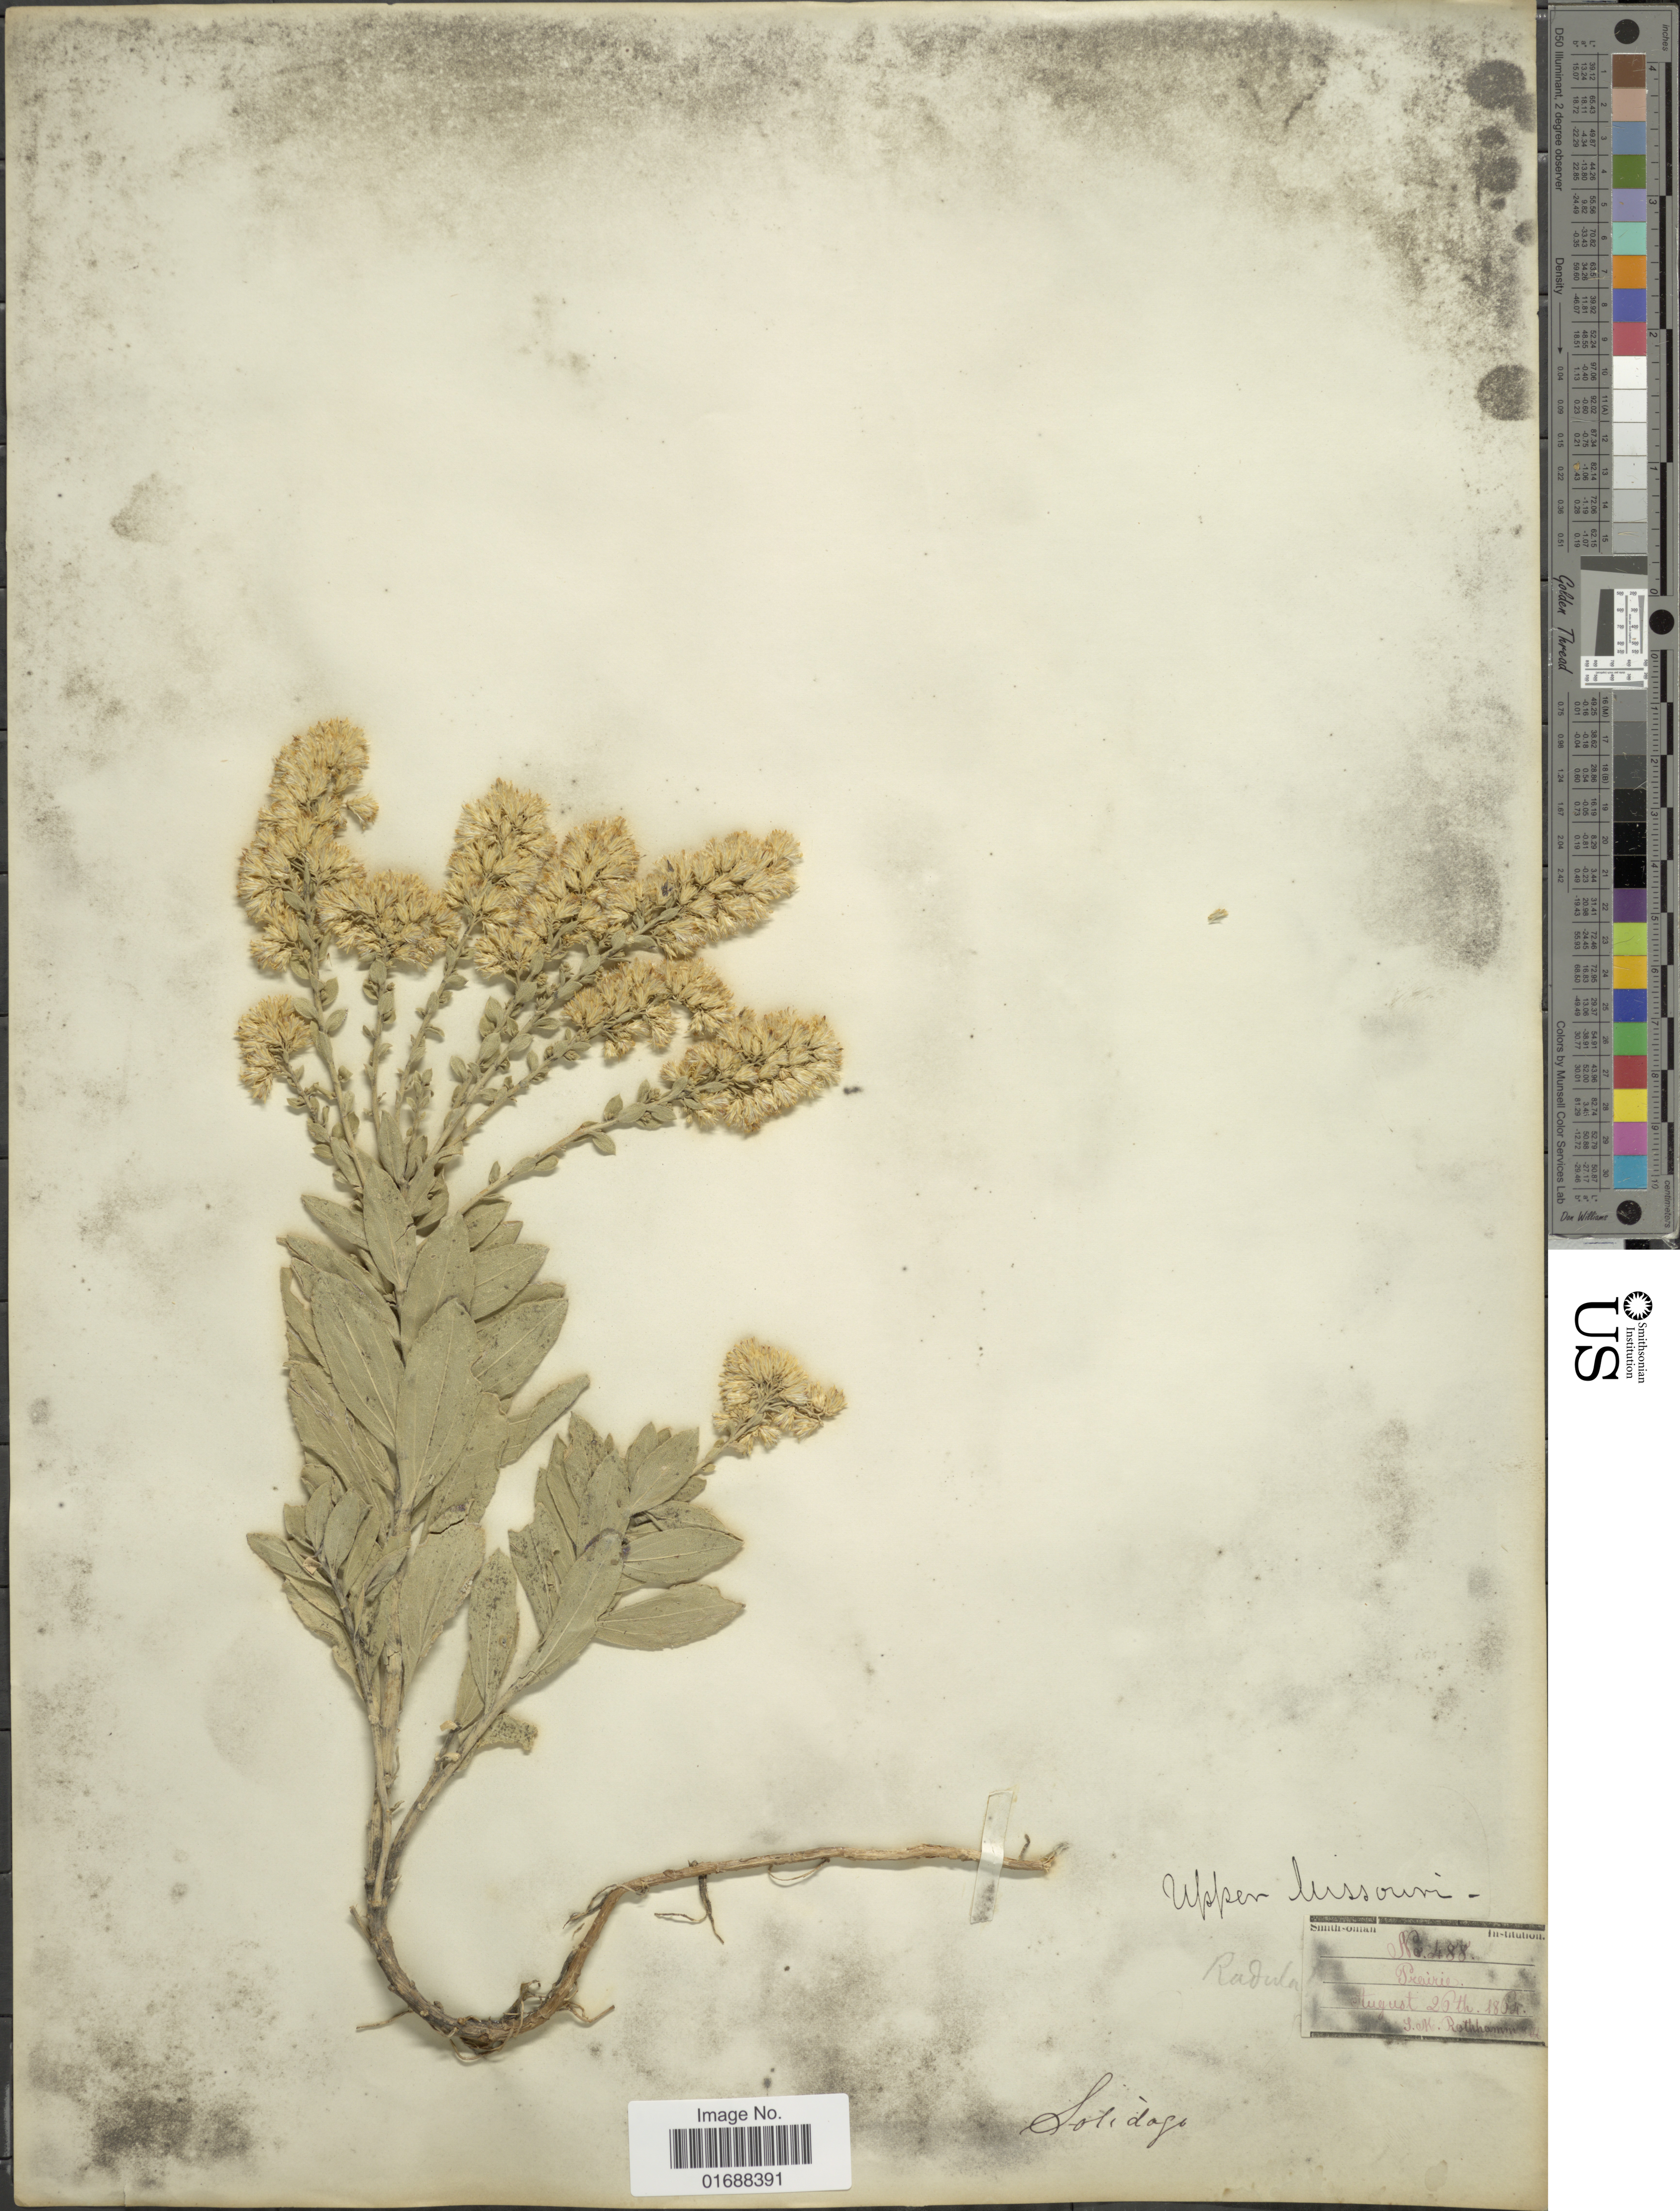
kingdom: Plantae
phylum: Tracheophyta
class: Magnoliopsida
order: Asterales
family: Asteraceae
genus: Solidago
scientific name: Solidago mollis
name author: Bartl.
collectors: S. Rothhammer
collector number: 488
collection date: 1864-08-26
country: United States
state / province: Missouri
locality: Prairie, Upper Missouri,